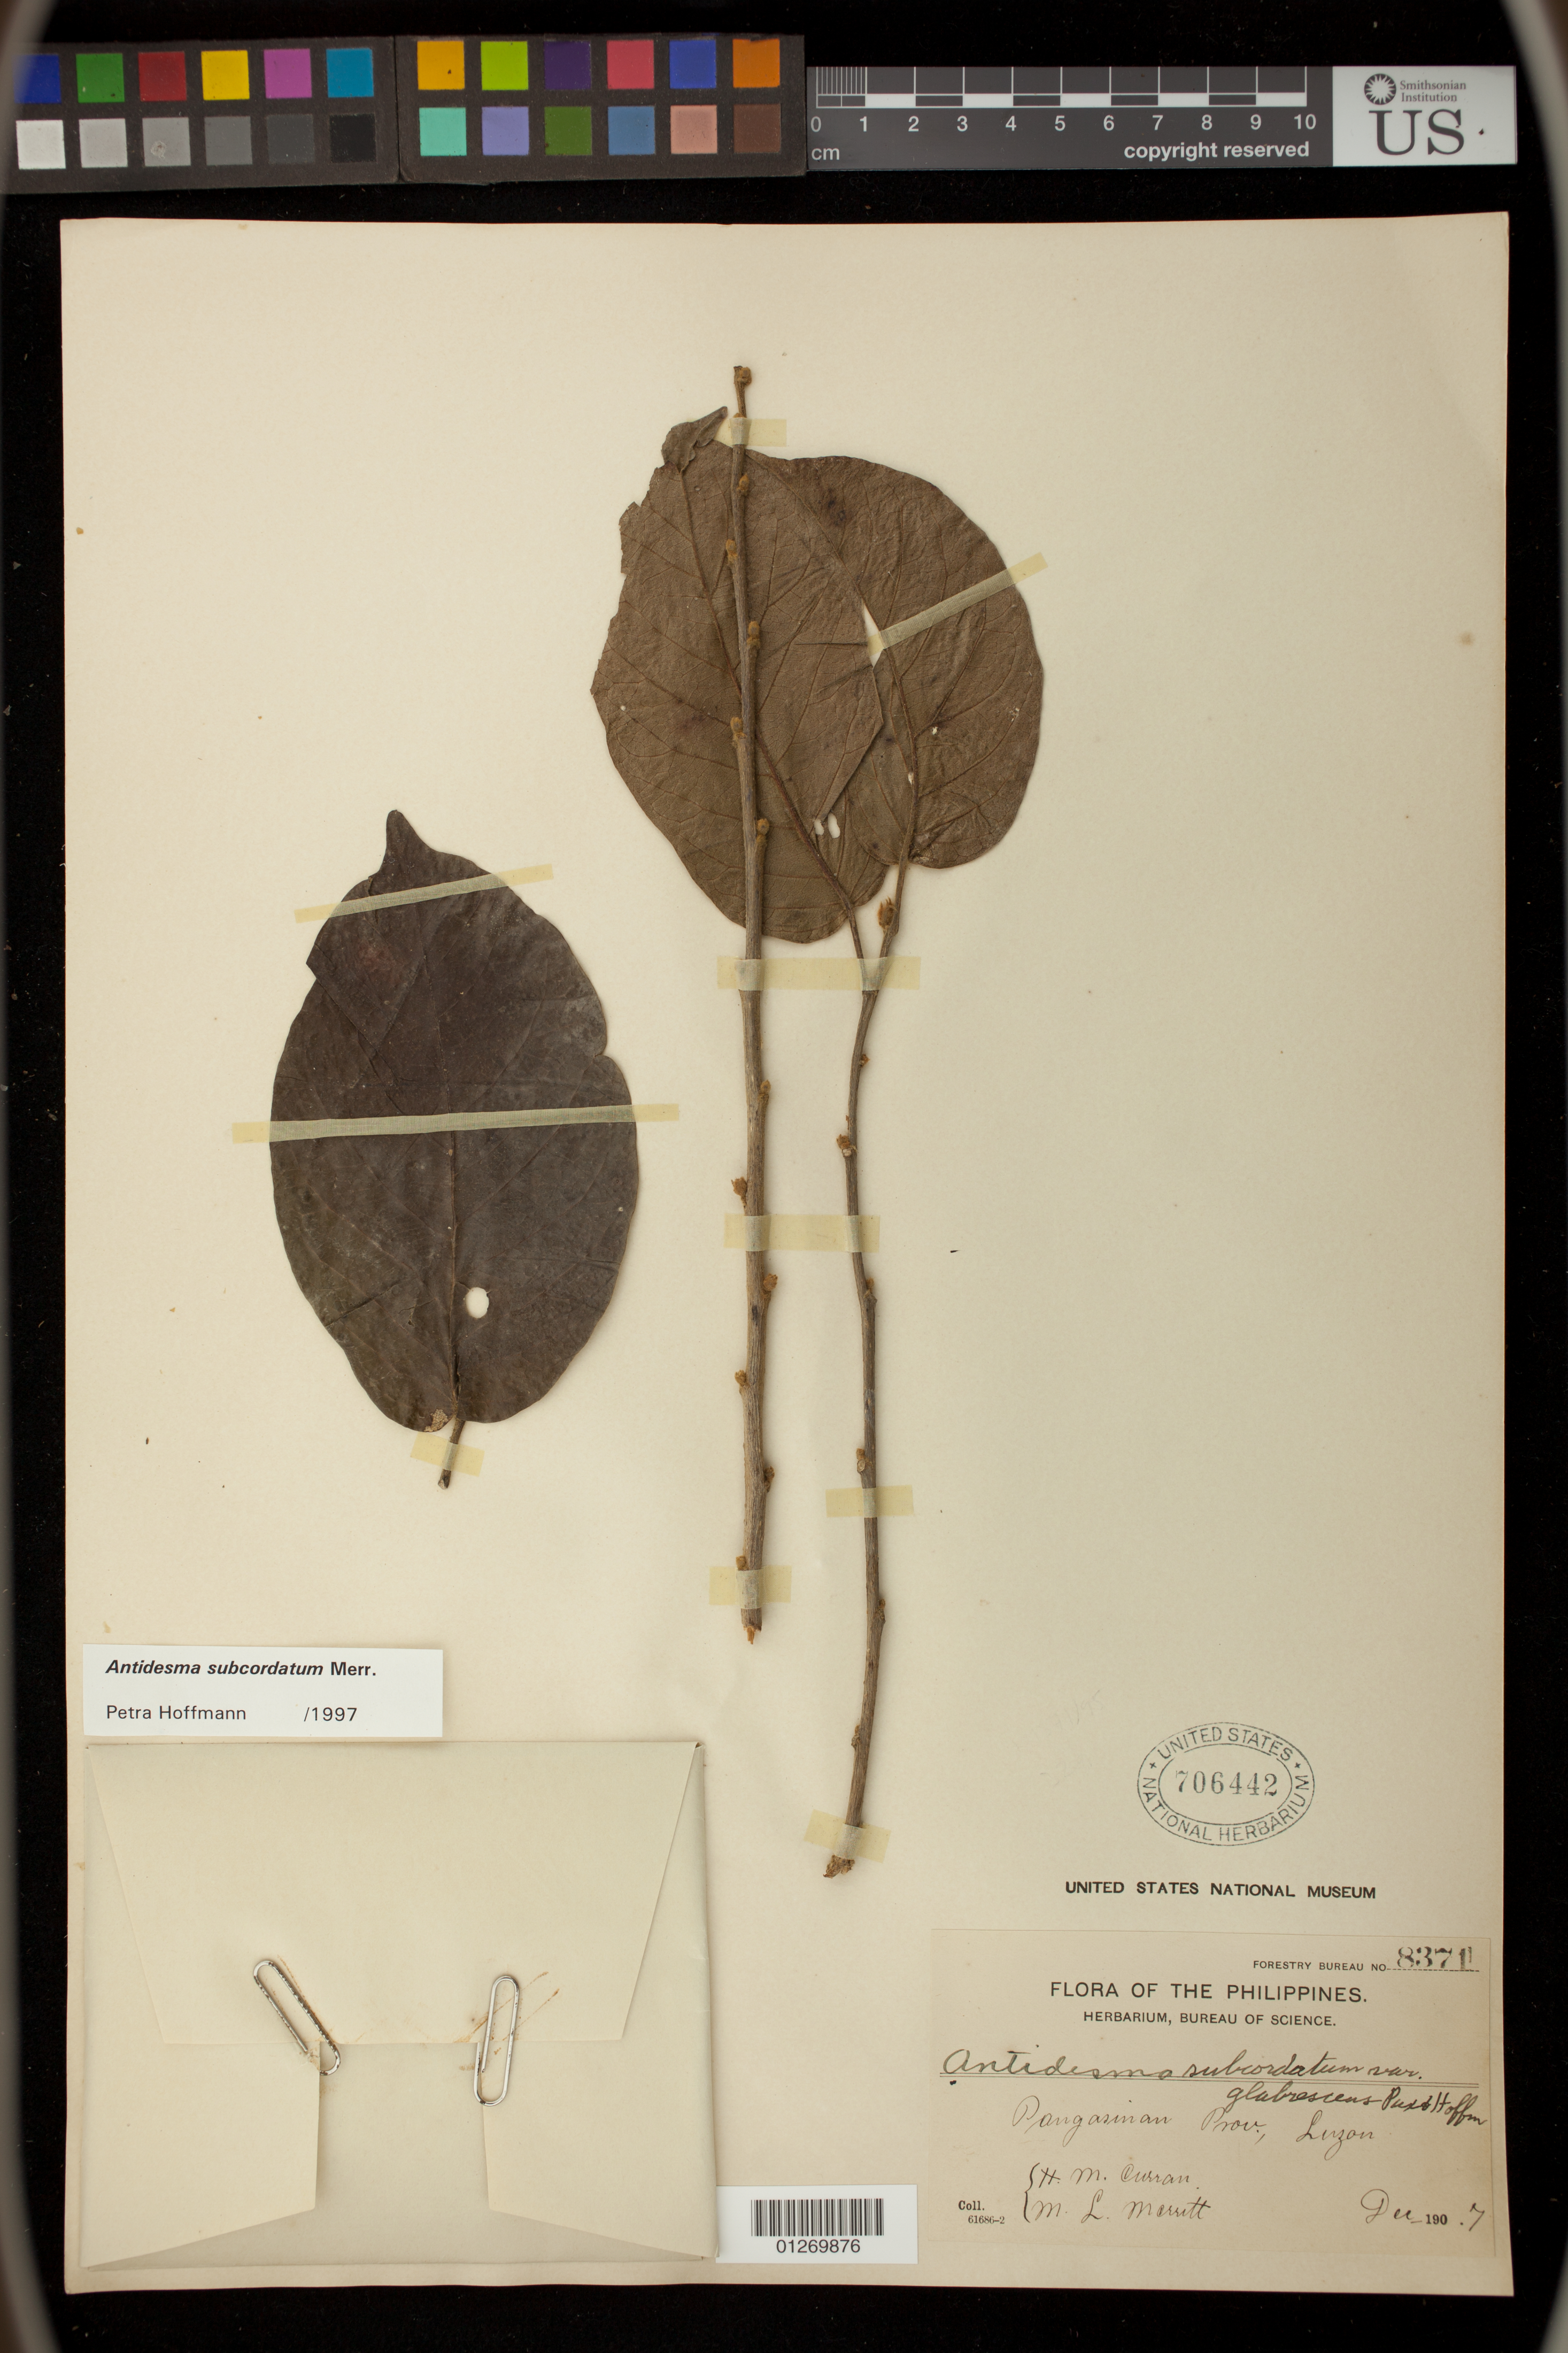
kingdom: Plantae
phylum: Tracheophyta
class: Magnoliopsida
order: Malpighiales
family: Phyllanthaceae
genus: Antidesma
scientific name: Antidesma subcordatum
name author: Merr.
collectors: H. M. Curran & M. L. Merritt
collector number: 8371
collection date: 1907-12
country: Philippines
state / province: Ilocos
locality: Pangasinan Prov., Luzon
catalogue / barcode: US 7046442